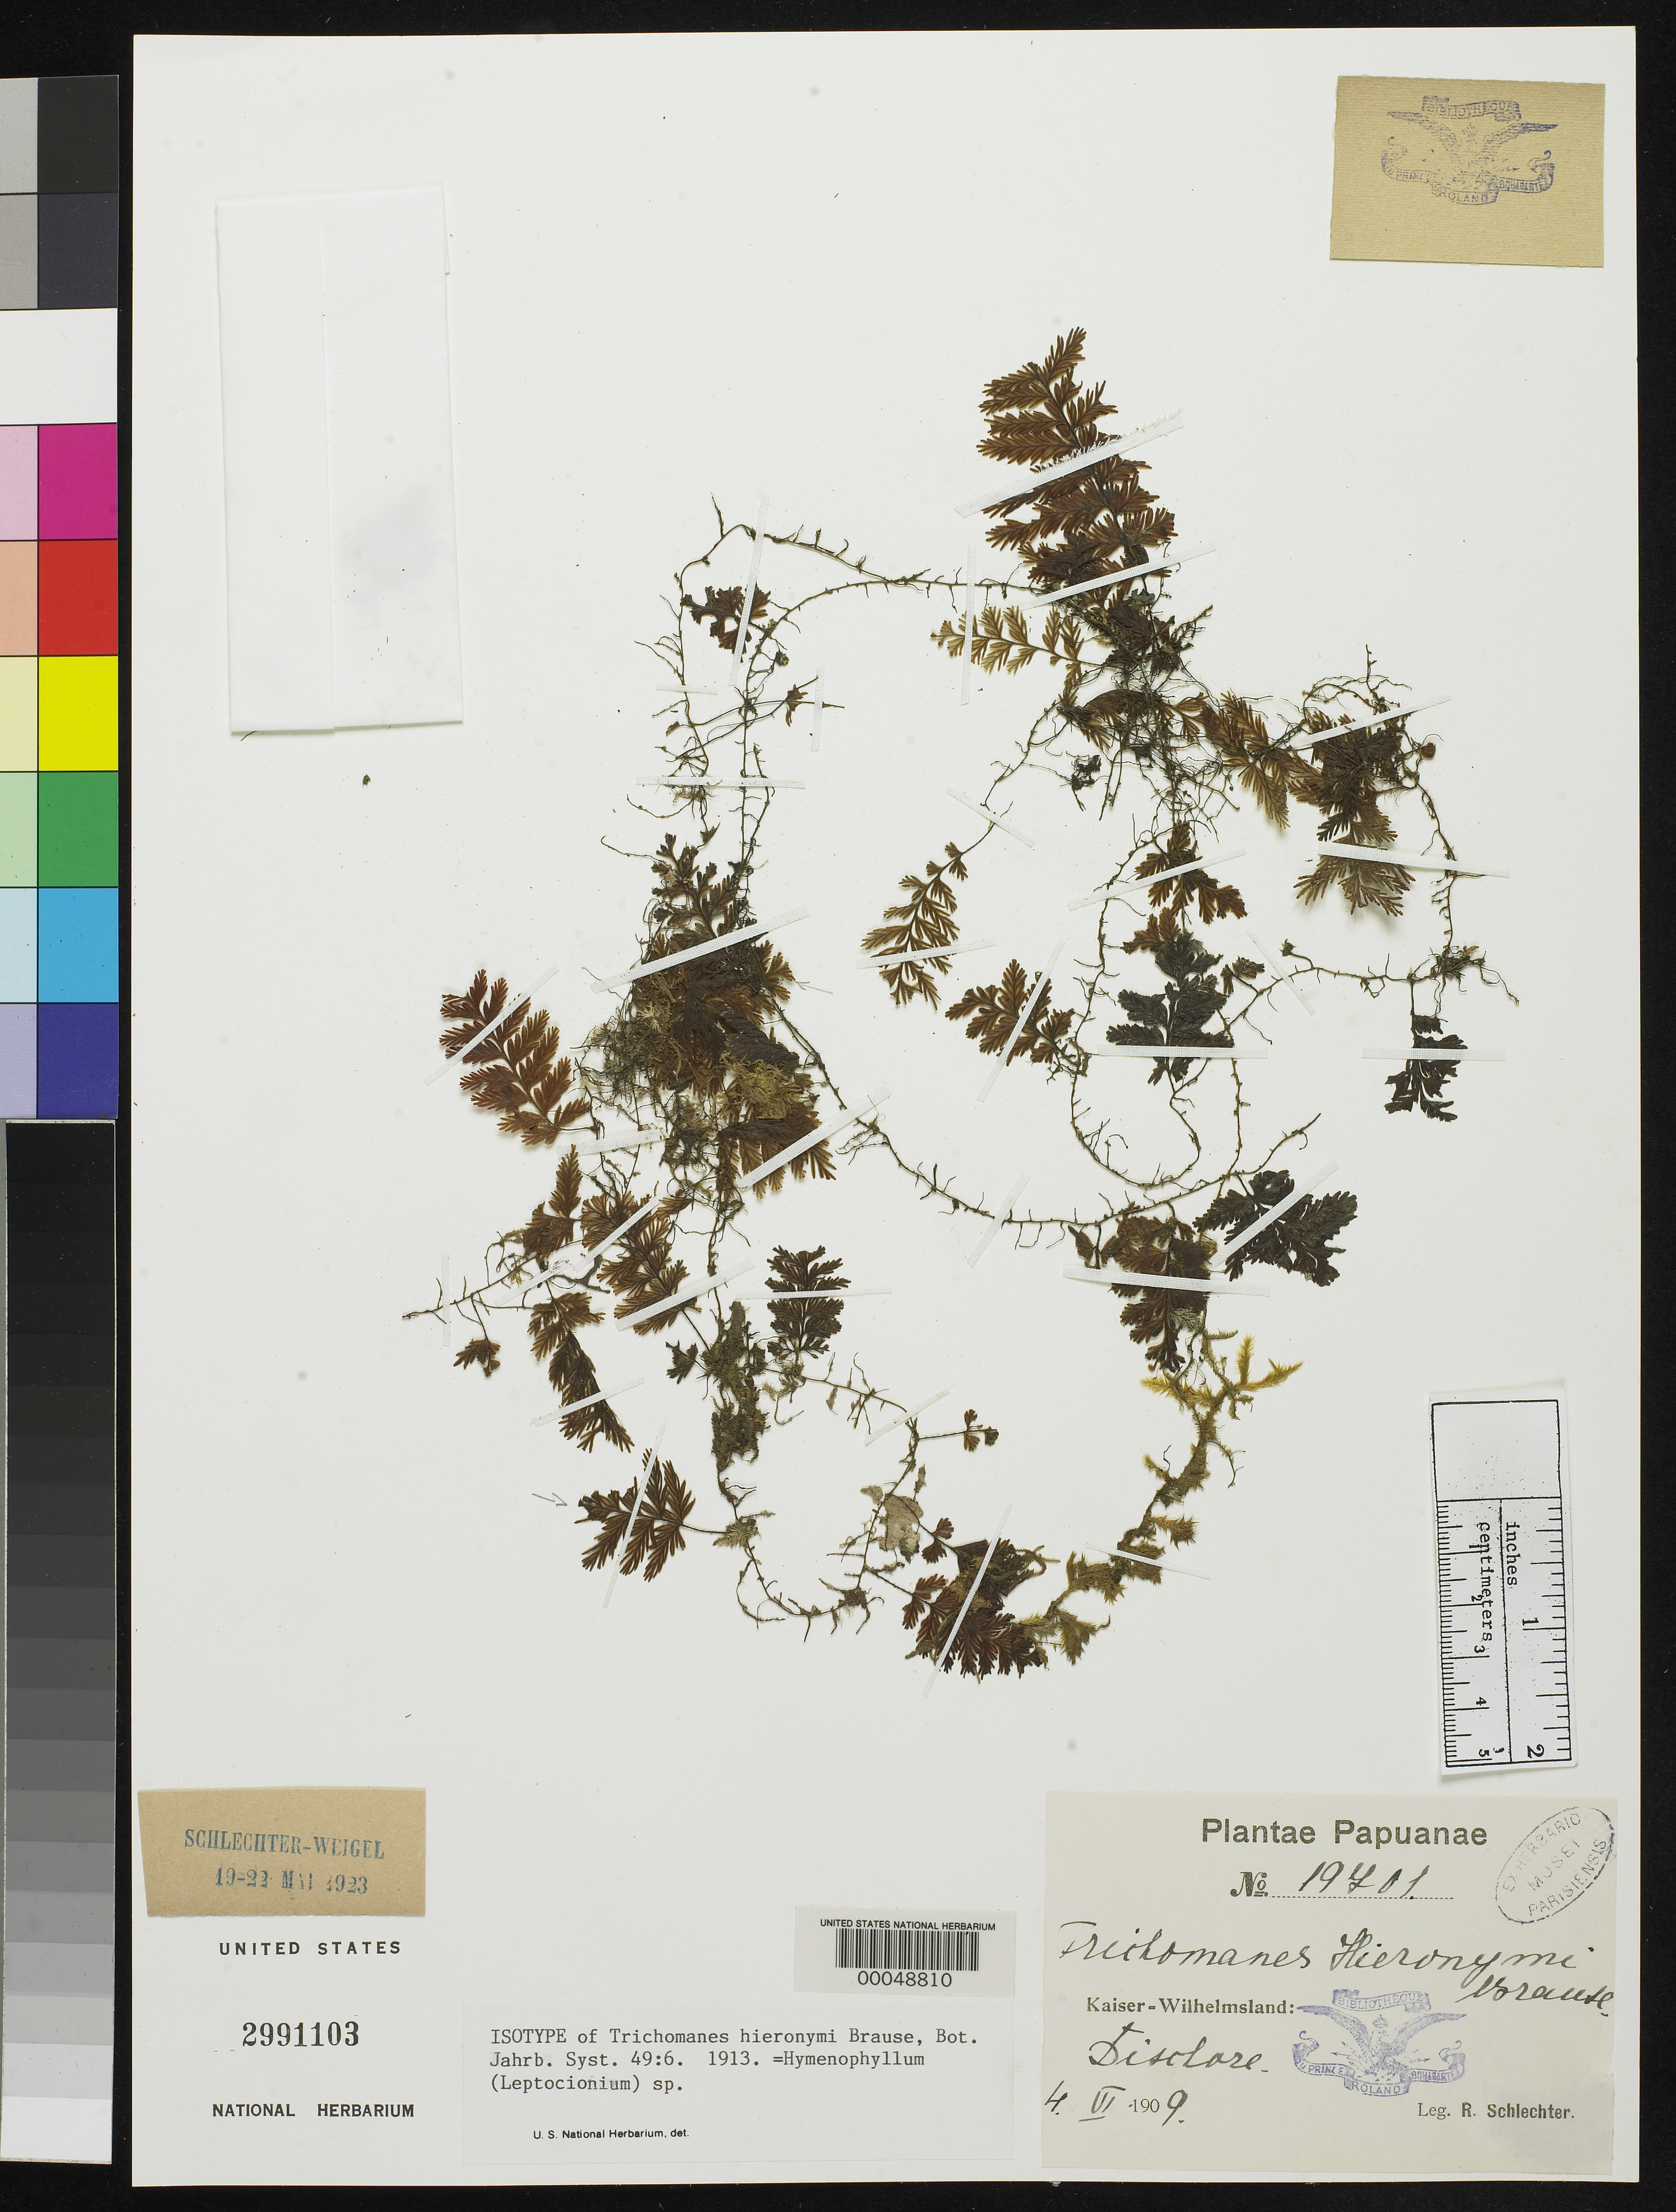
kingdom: Plantae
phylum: Tracheophyta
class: Polypodiopsida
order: Hymenophyllales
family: Hymenophyllaceae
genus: Trichomanes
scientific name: Trichomanes hieronymi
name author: Brause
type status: Isotype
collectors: F. R. R. Schlechter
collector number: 19701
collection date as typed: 04 Jun 1909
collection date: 1909-06-04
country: Papua New Guinea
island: New Guinea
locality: Kaiser-Wilhelmsland, Dischore.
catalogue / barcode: US 2991103